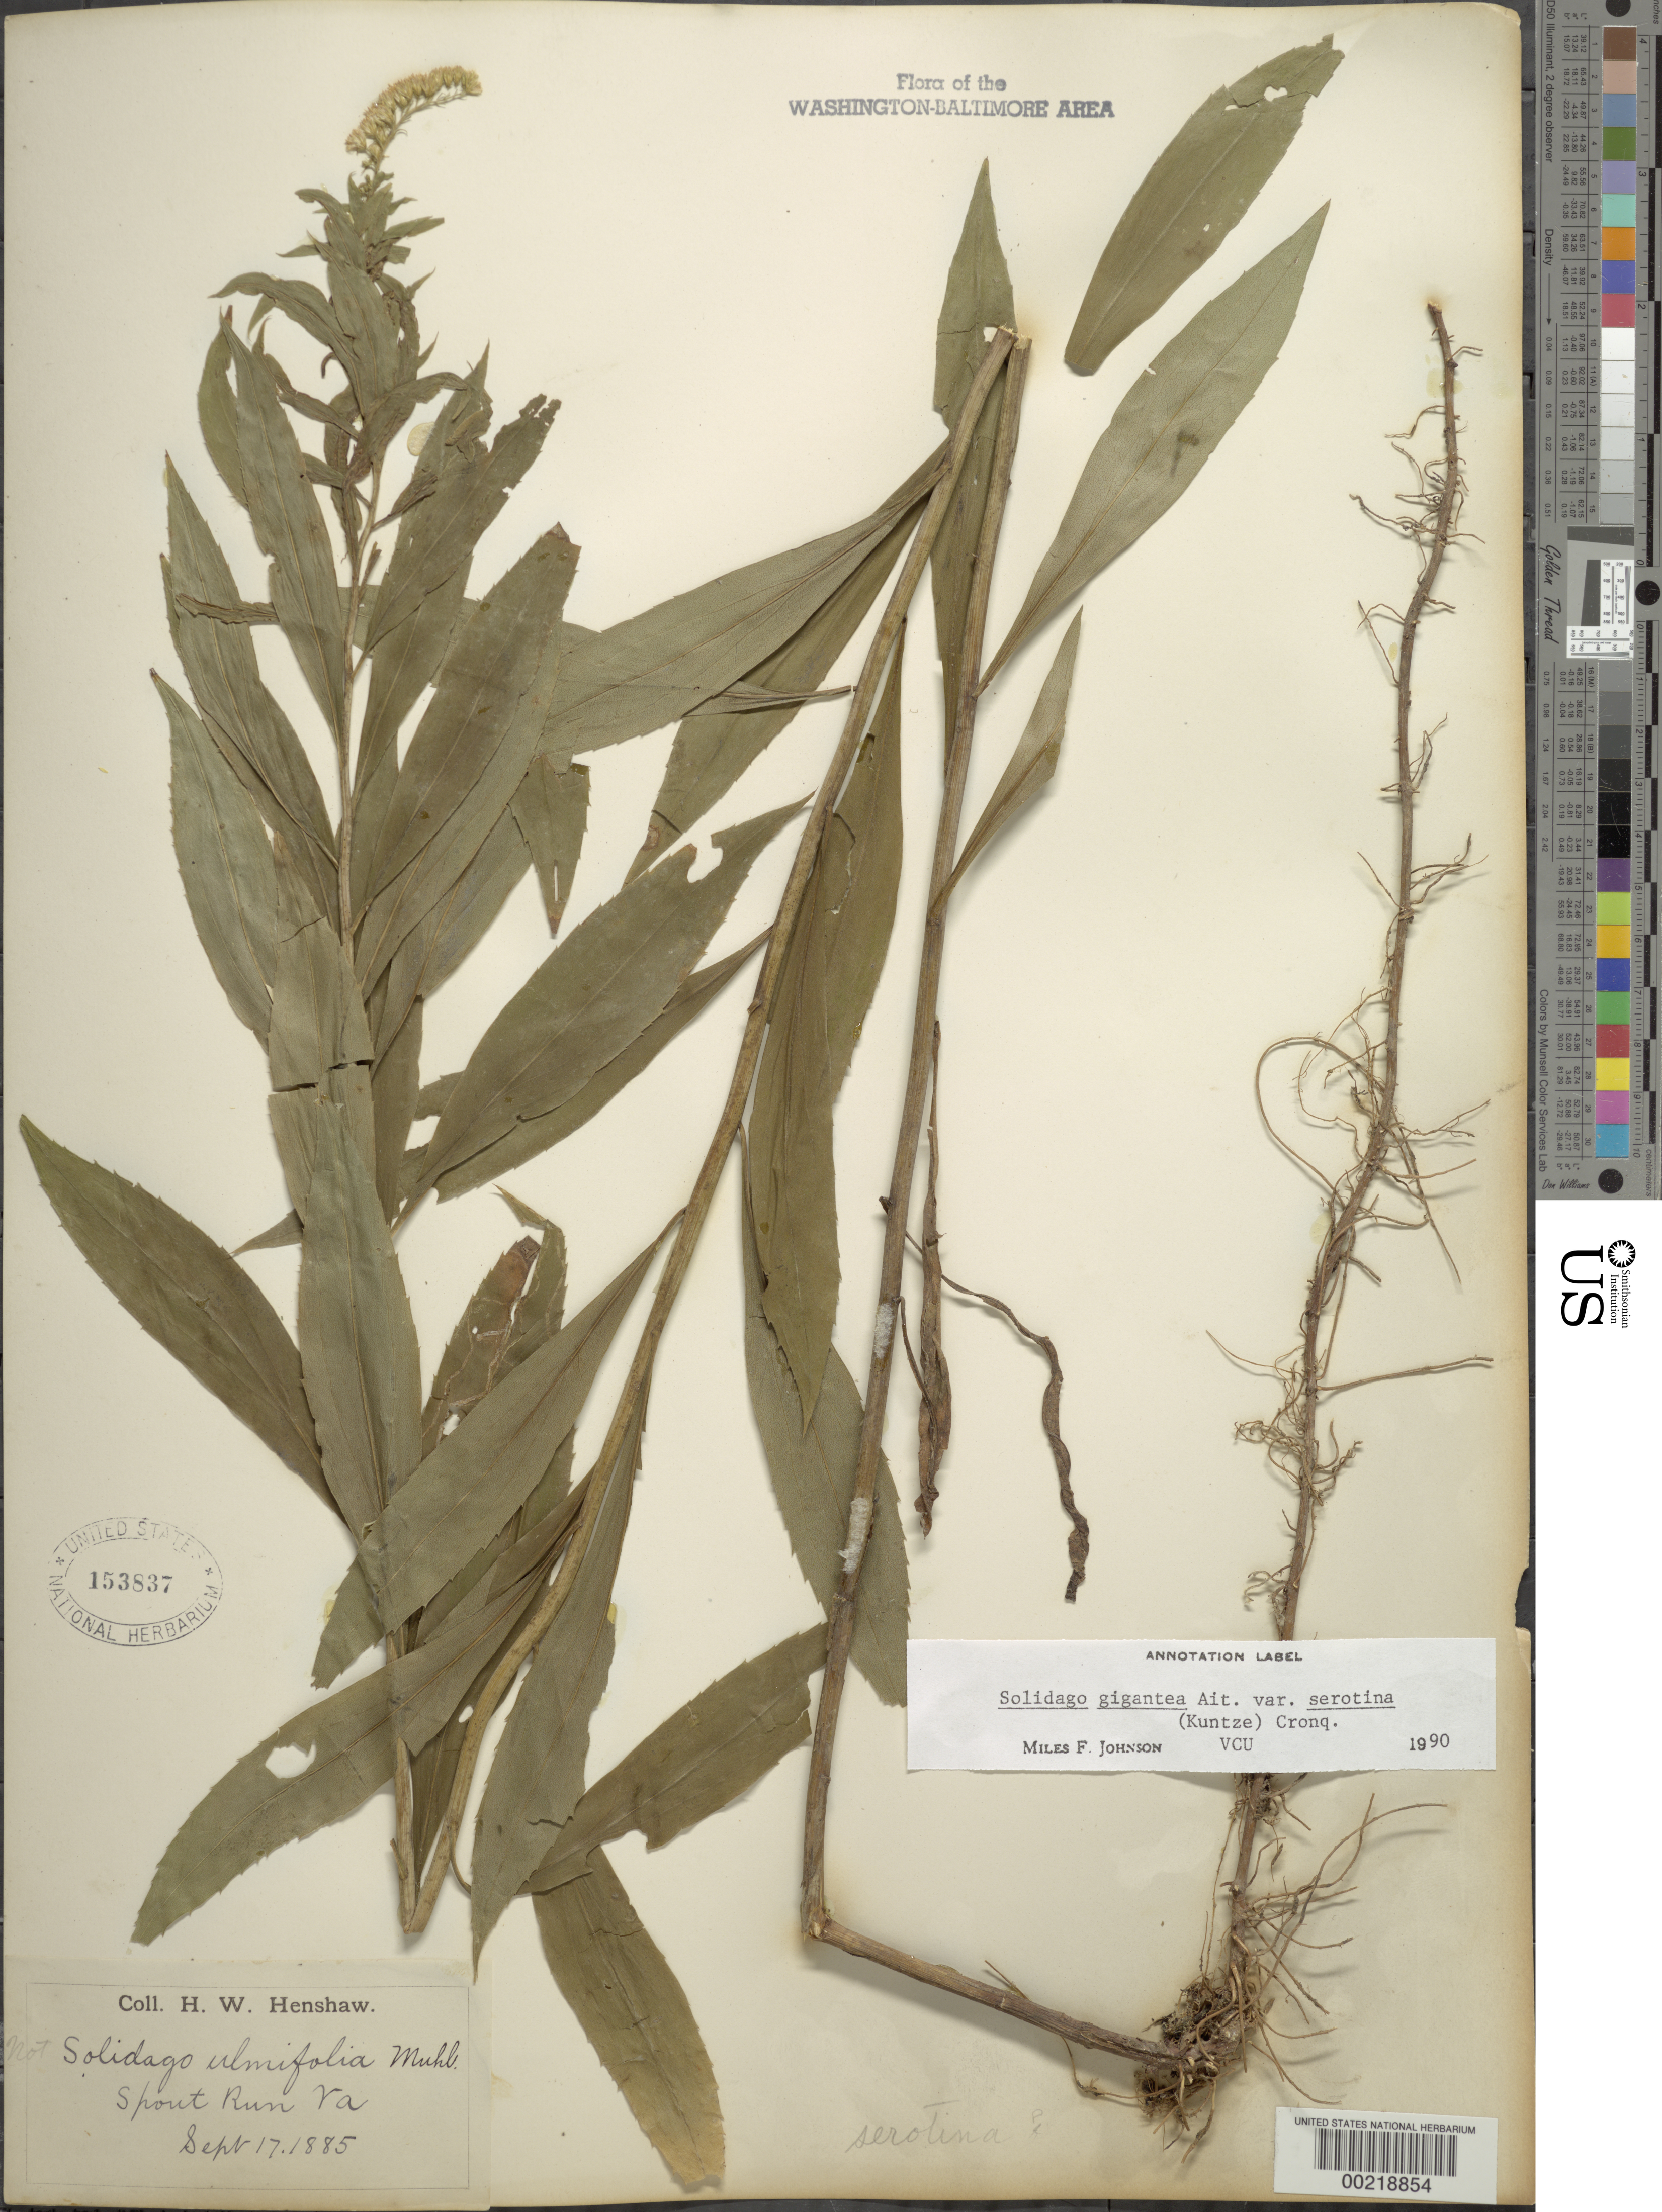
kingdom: Plantae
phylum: Tracheophyta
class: Magnoliopsida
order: Asterales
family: Asteraceae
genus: Solidago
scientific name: Solidago gigantea var. serotina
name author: Fernald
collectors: H. Henshaw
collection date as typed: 17 Sep 1885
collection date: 1885-09-17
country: United States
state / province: Virginia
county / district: Fairfax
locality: Spout Run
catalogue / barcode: US 153837